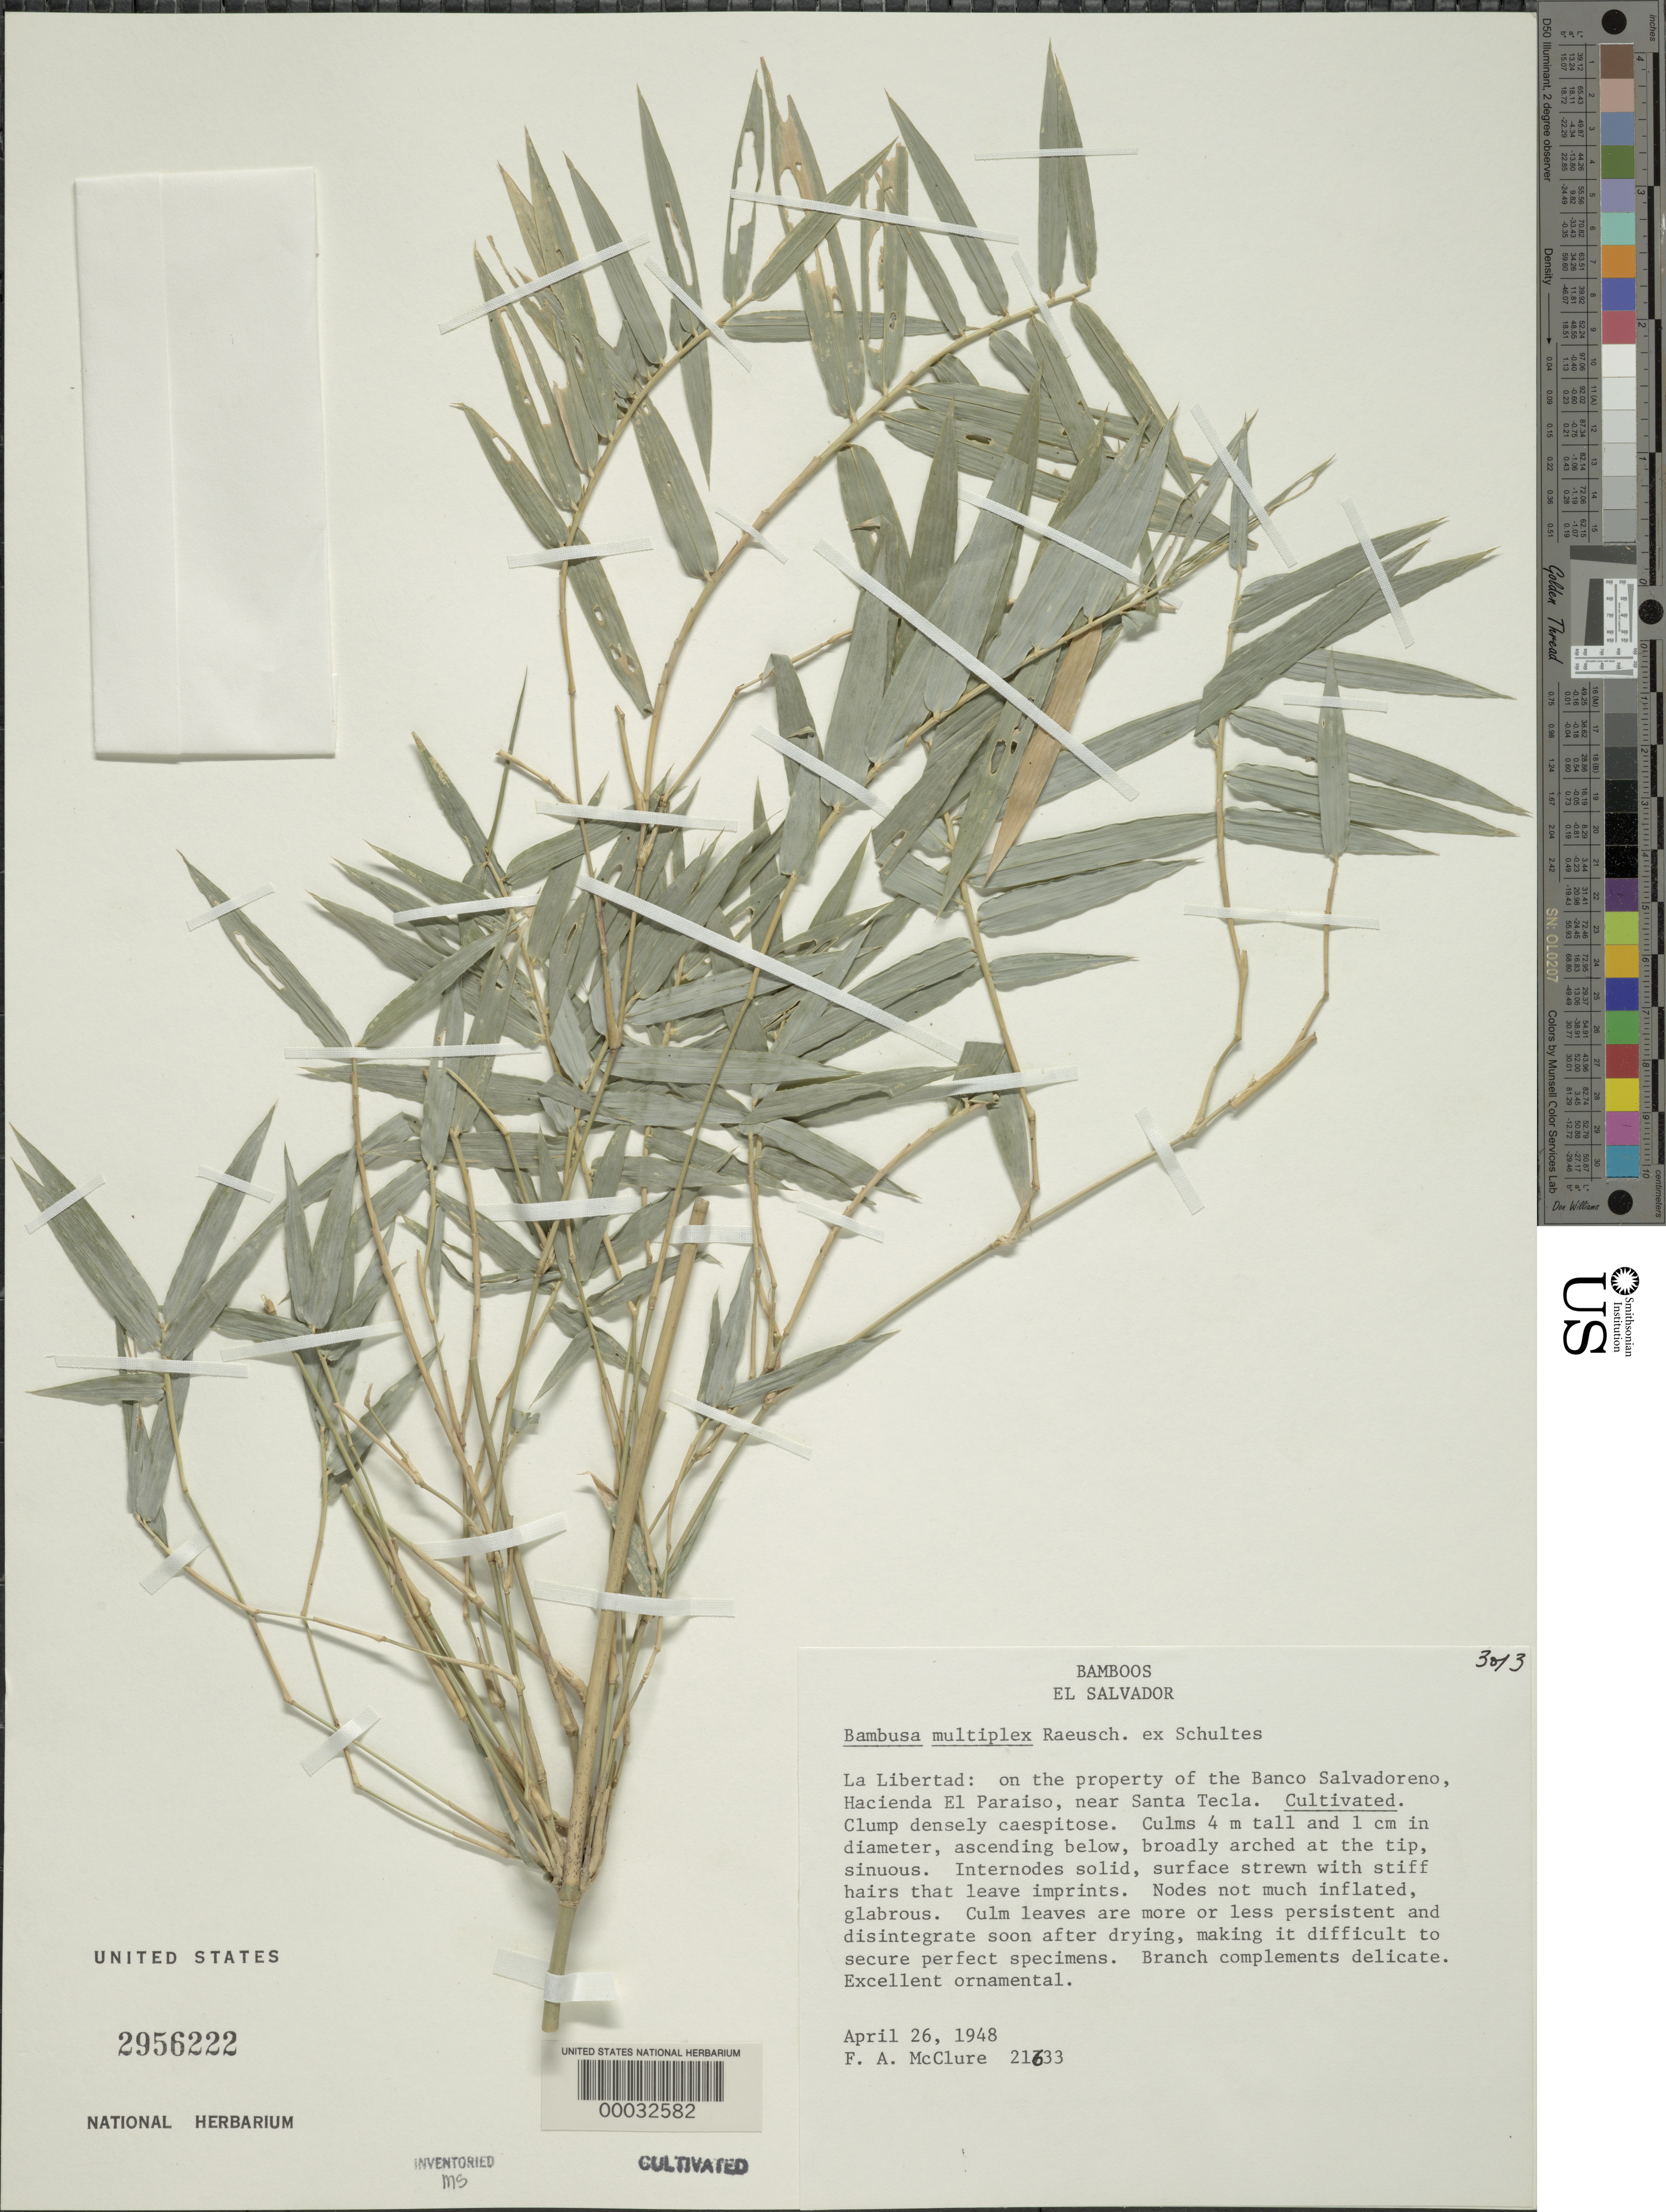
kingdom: Plantae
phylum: Tracheophyta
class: Liliopsida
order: Poales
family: Poaceae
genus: Bambusa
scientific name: Bambusa multiplex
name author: (Lour.) Raeusch. ex Schult. & Schult. f.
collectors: F. A. McClure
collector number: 21633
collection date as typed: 26 Apr 1948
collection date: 1948-04-26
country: El Salvador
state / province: La Libertad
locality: Banco salvadoreno, hacienda el paraiso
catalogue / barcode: US 2956222